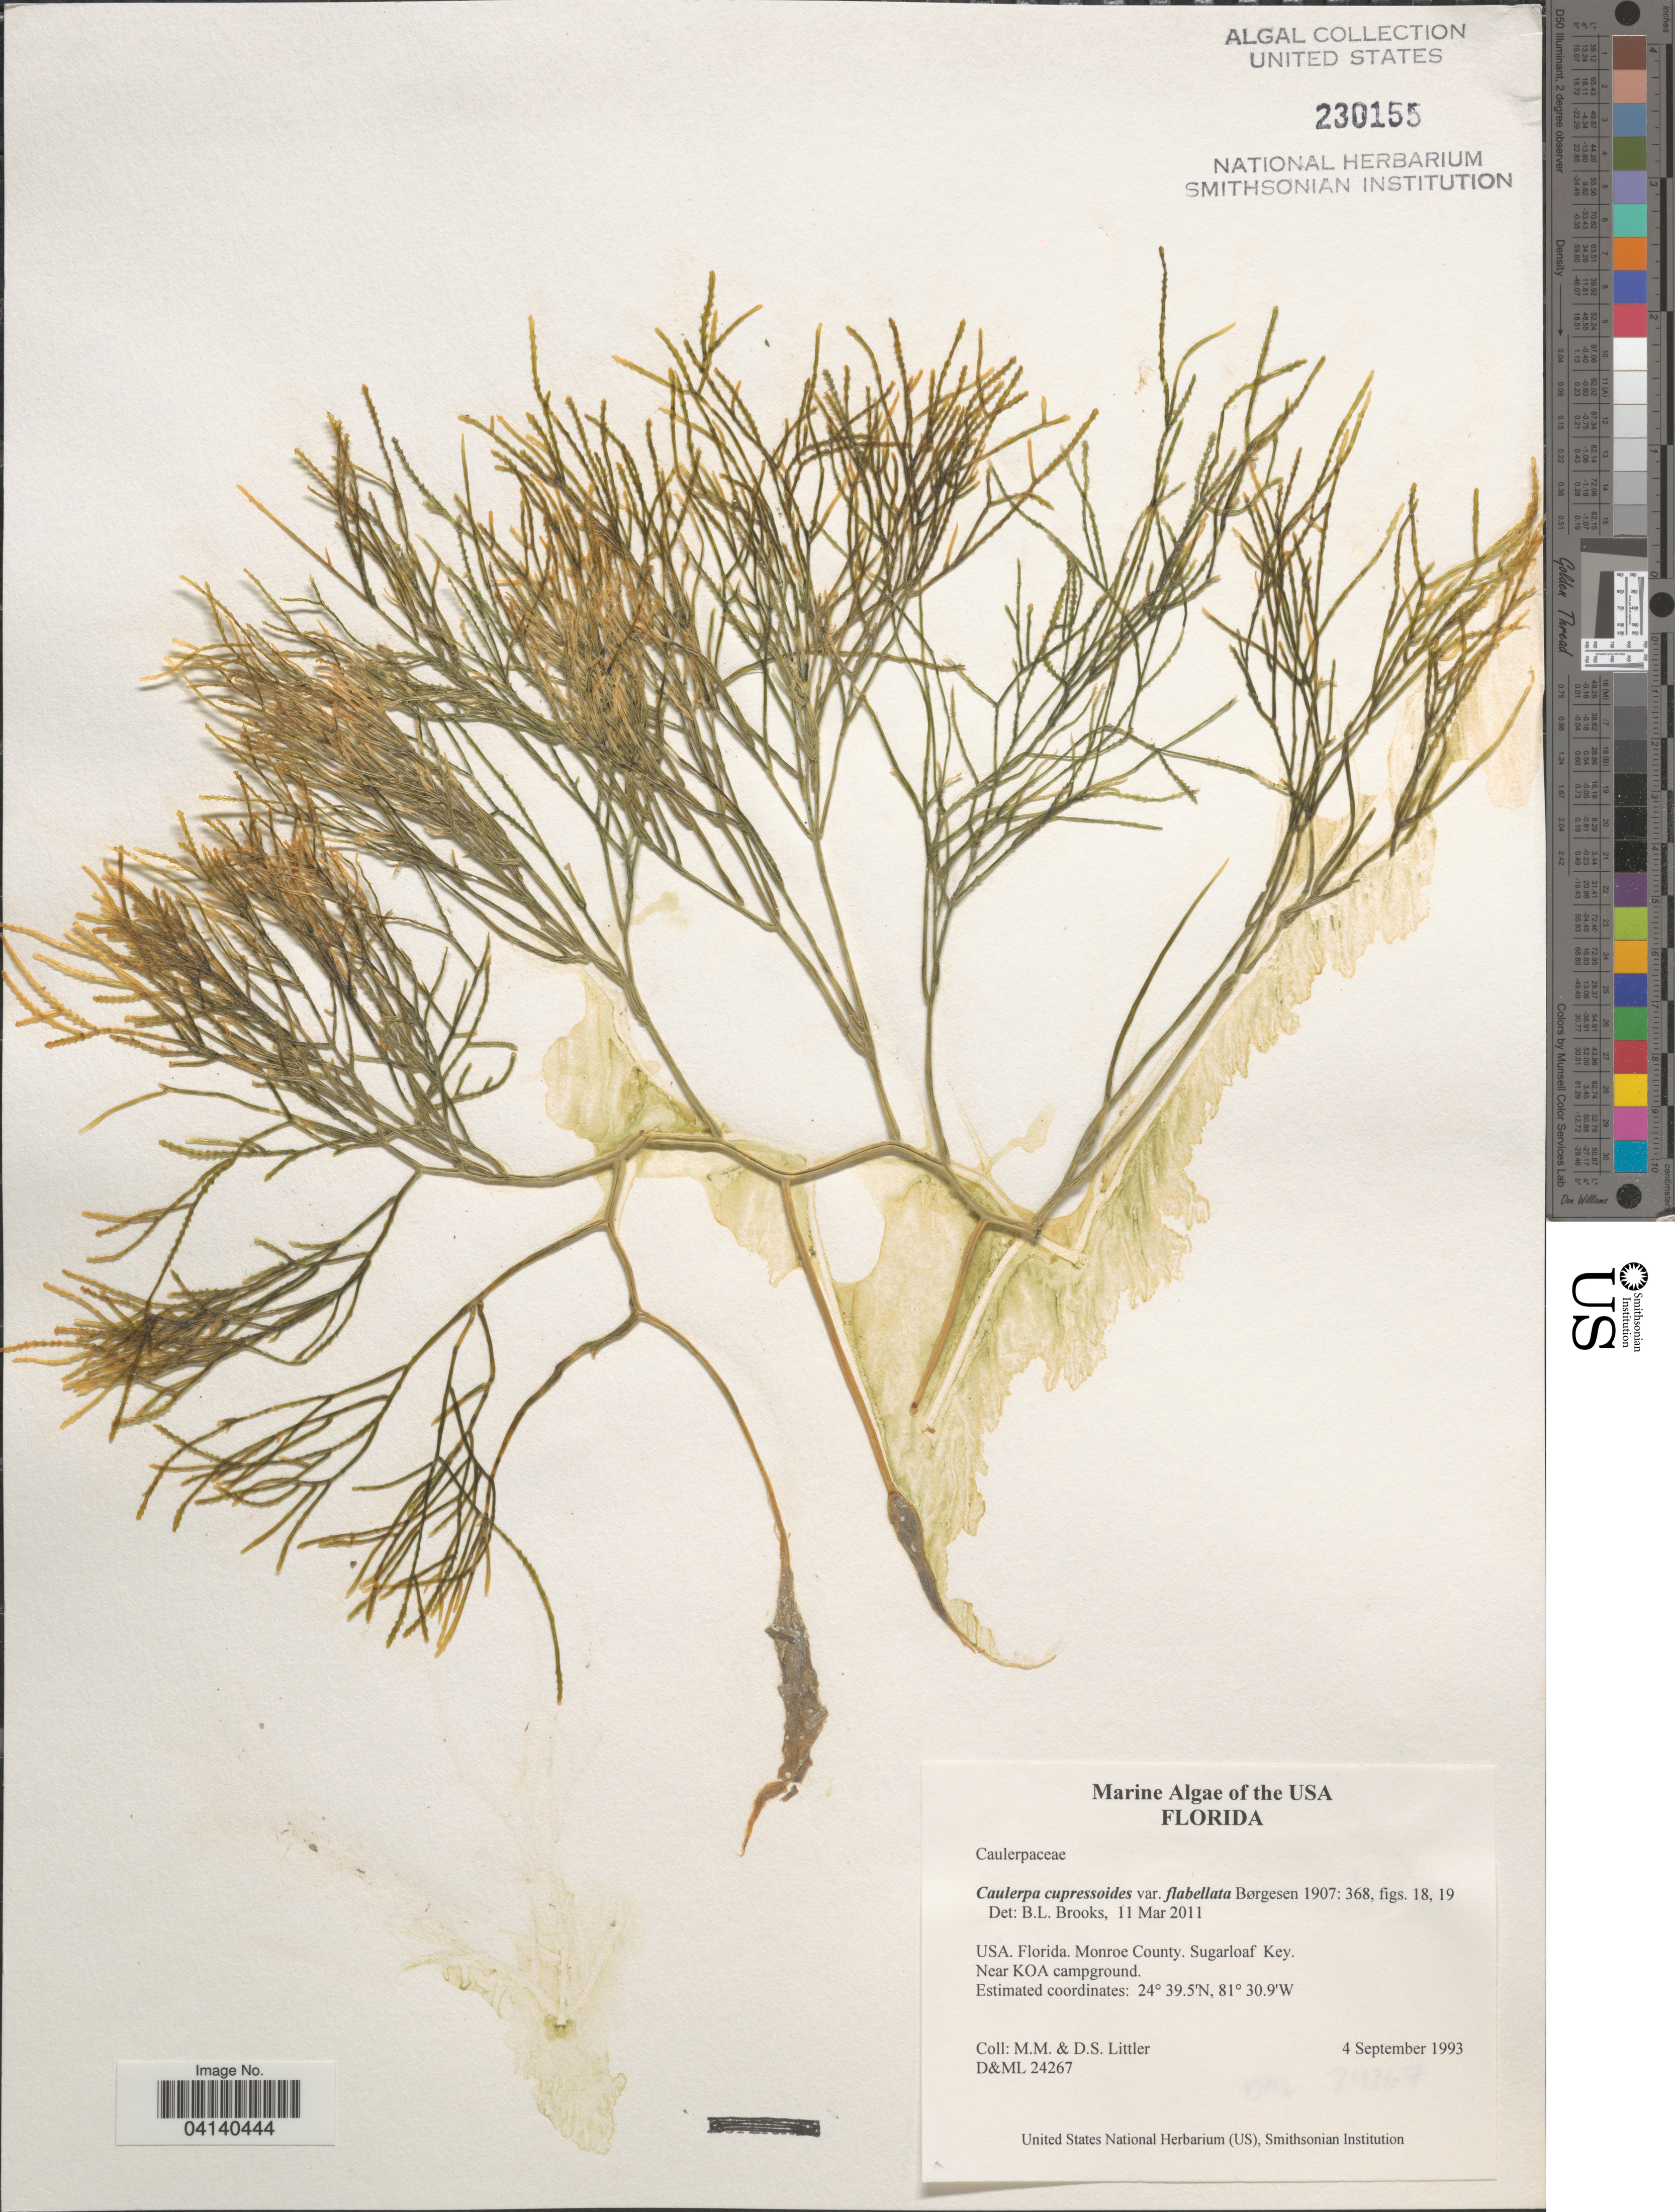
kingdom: Plantae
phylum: Chlorophyta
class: Ulvophyceae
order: Bryopsidales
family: Caulerpaceae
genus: Caulerpa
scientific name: Caulerpa cupressoides var. flabellata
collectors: D. S. Littler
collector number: D&ML24267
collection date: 1993-09-04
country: United States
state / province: Florida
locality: Monroe County. Sugarloaf Key. Near KOA campground.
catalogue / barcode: US 230155